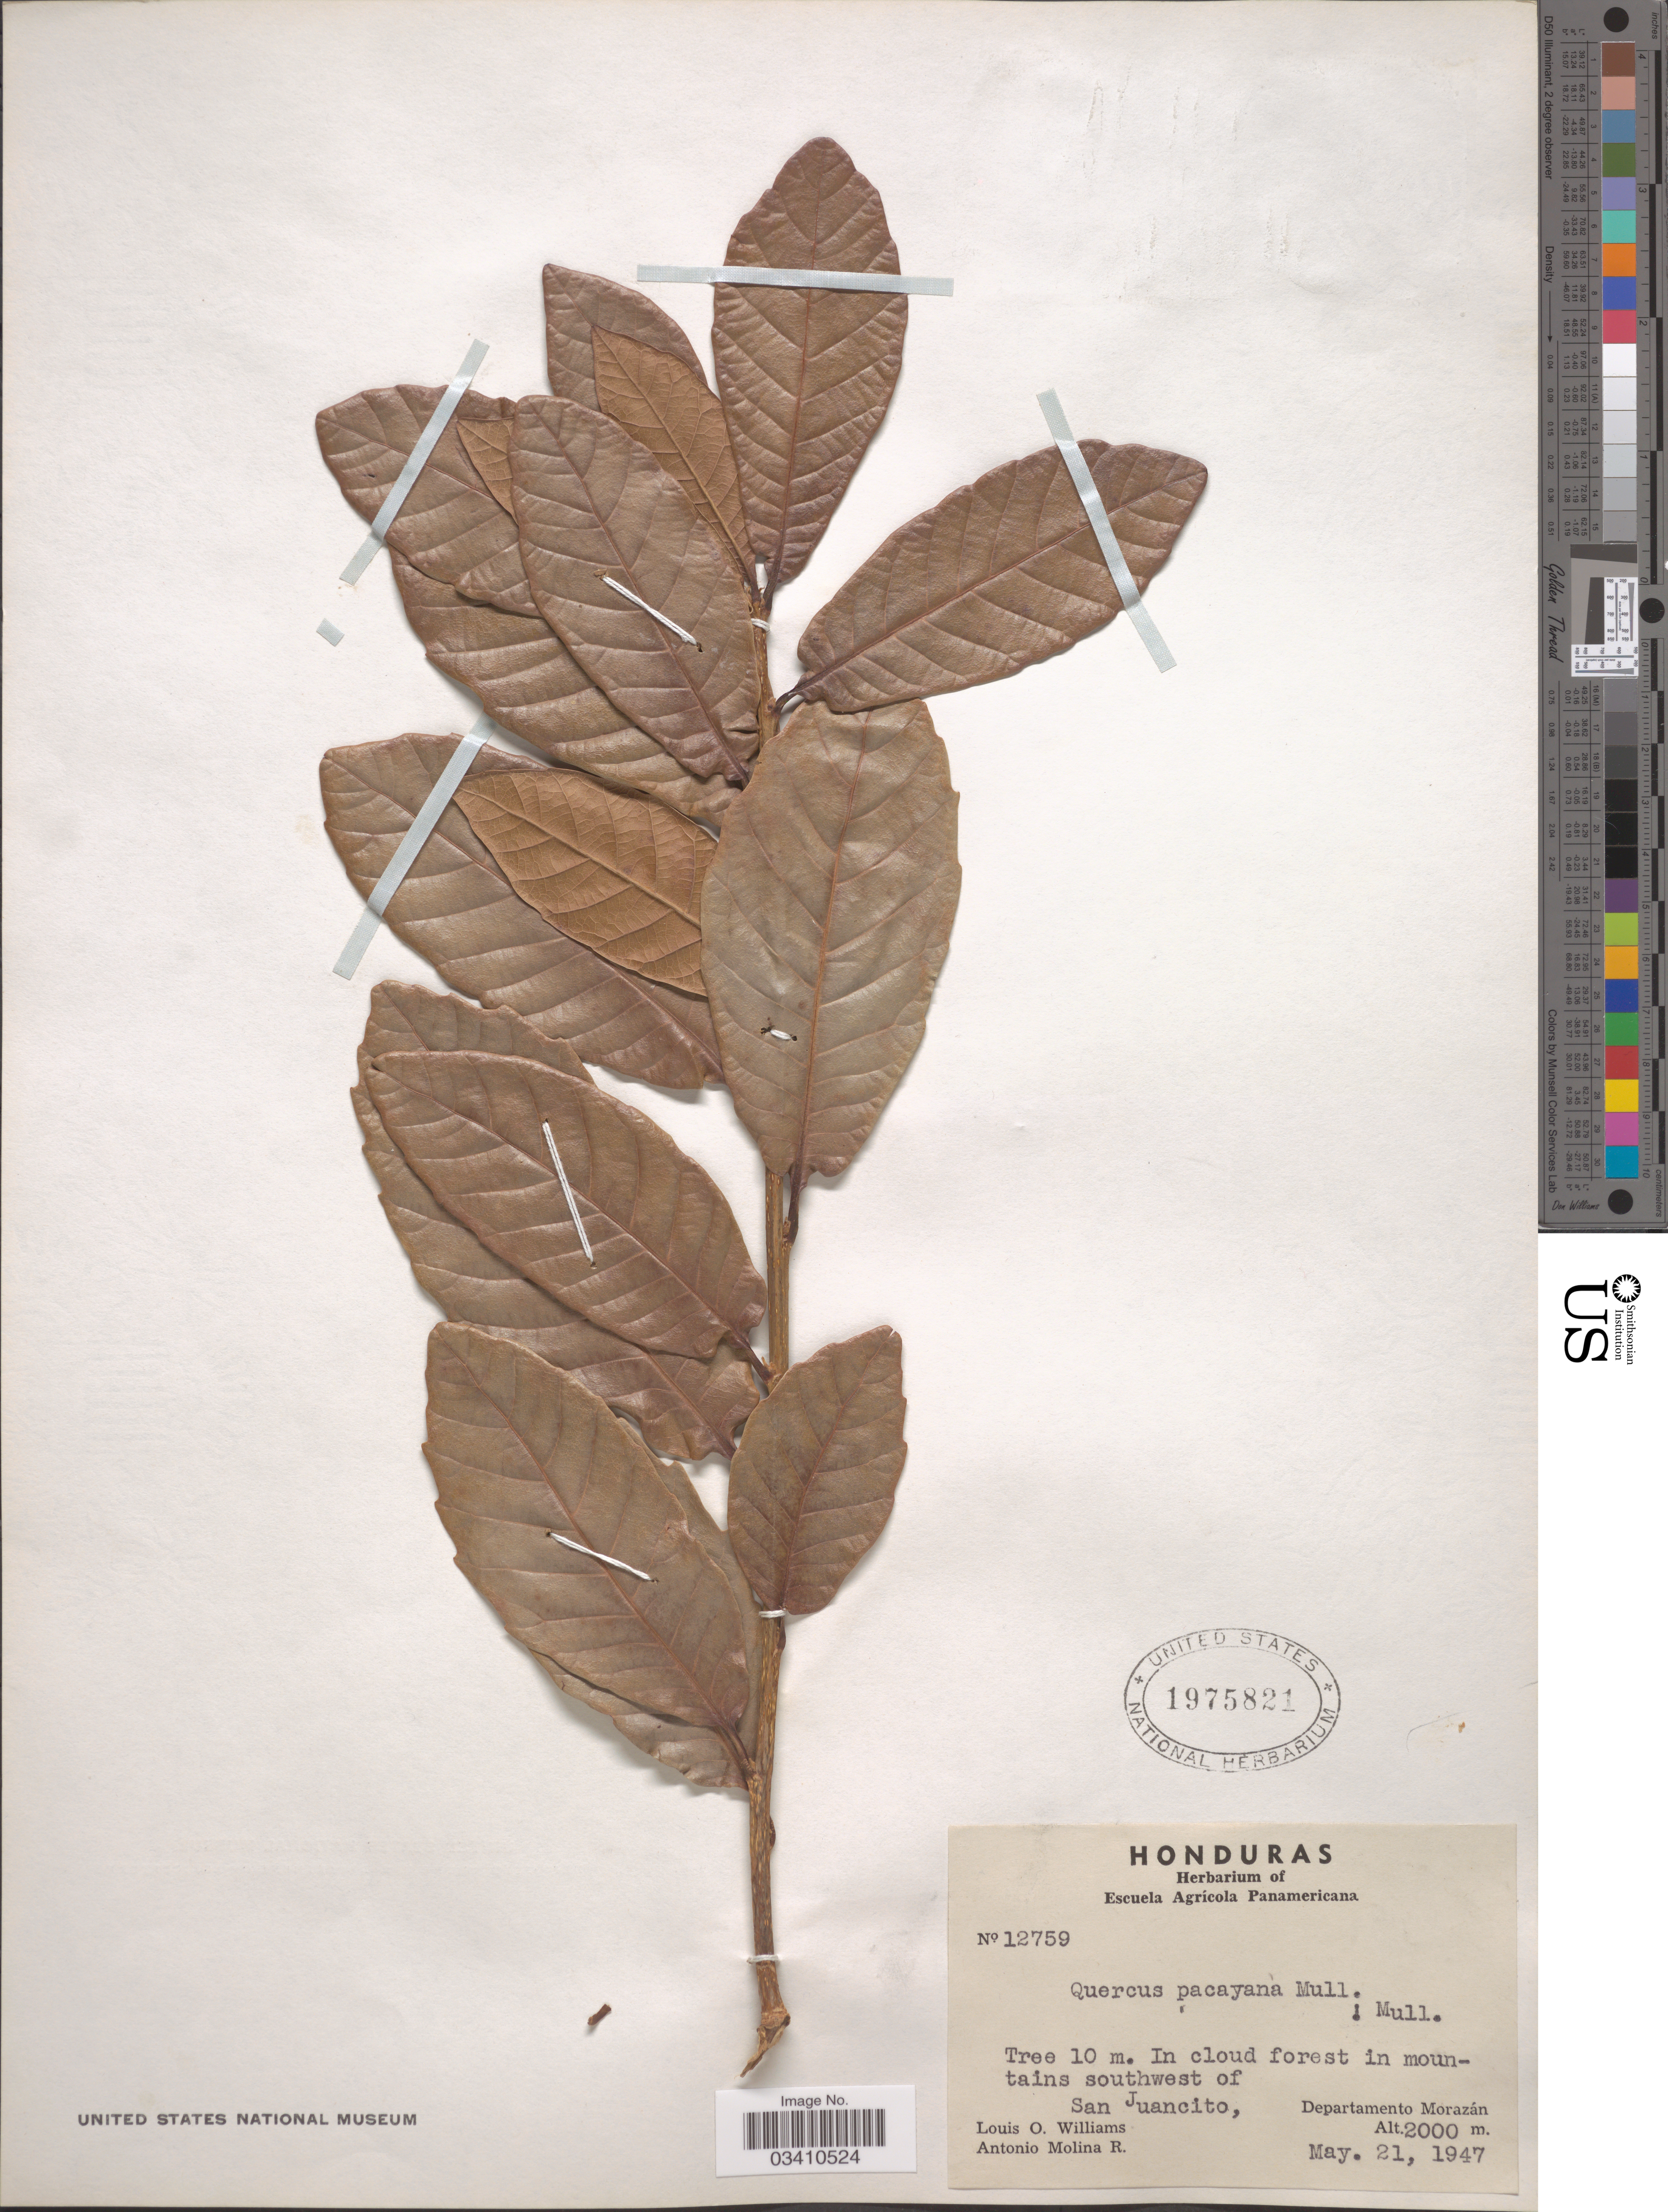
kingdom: Plantae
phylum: Tracheophyta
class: Magnoliopsida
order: Fagales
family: Fagaceae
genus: Quercus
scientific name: Quercus pacayana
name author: C.H. Müll.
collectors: L. O. Williams & A. Molina R.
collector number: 12759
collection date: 1947-05-21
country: Honduras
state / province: Fco. Morazán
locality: In mountains southwest of San Juancito, Departamento Morazán.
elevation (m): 2000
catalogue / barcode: US 1975821